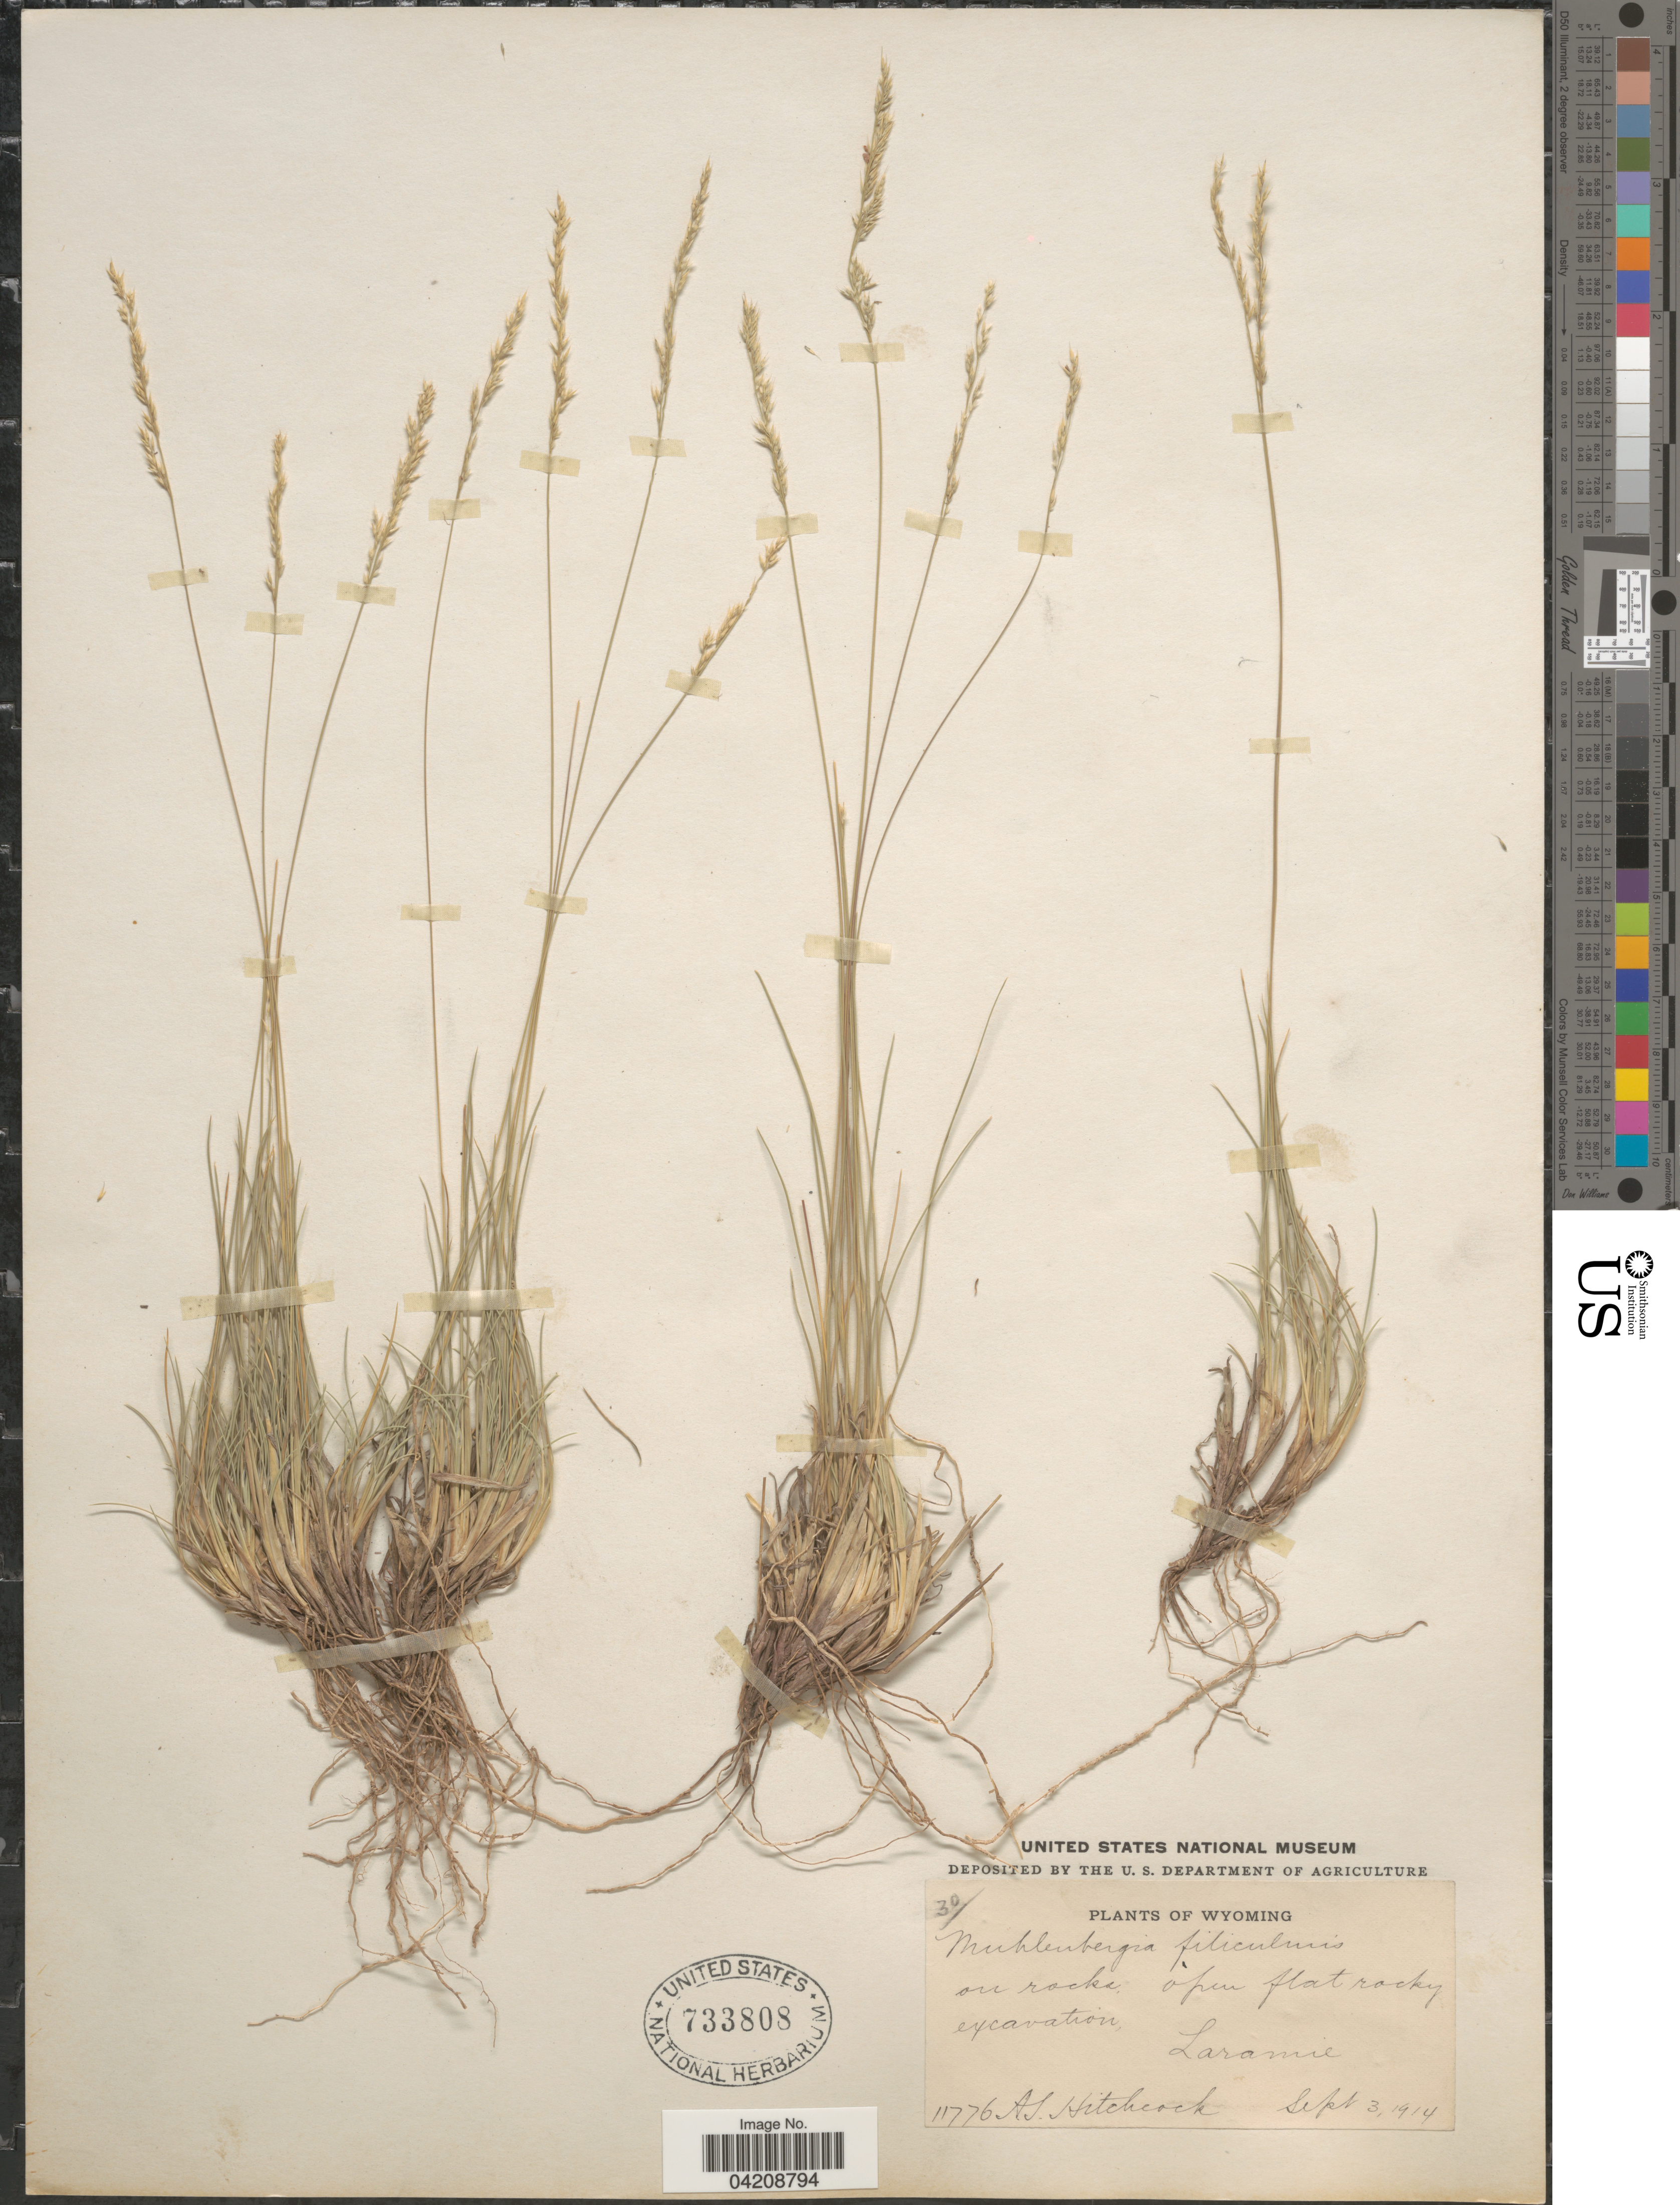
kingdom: Plantae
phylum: Tracheophyta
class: Liliopsida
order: Poales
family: Poaceae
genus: Muhlenbergia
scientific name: Muhlenbergia filiculmis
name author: Vasey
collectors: A. S. Hitchcock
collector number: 11776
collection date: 1914-09-03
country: United States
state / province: Wyoming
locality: Laramie.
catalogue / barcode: US 733808